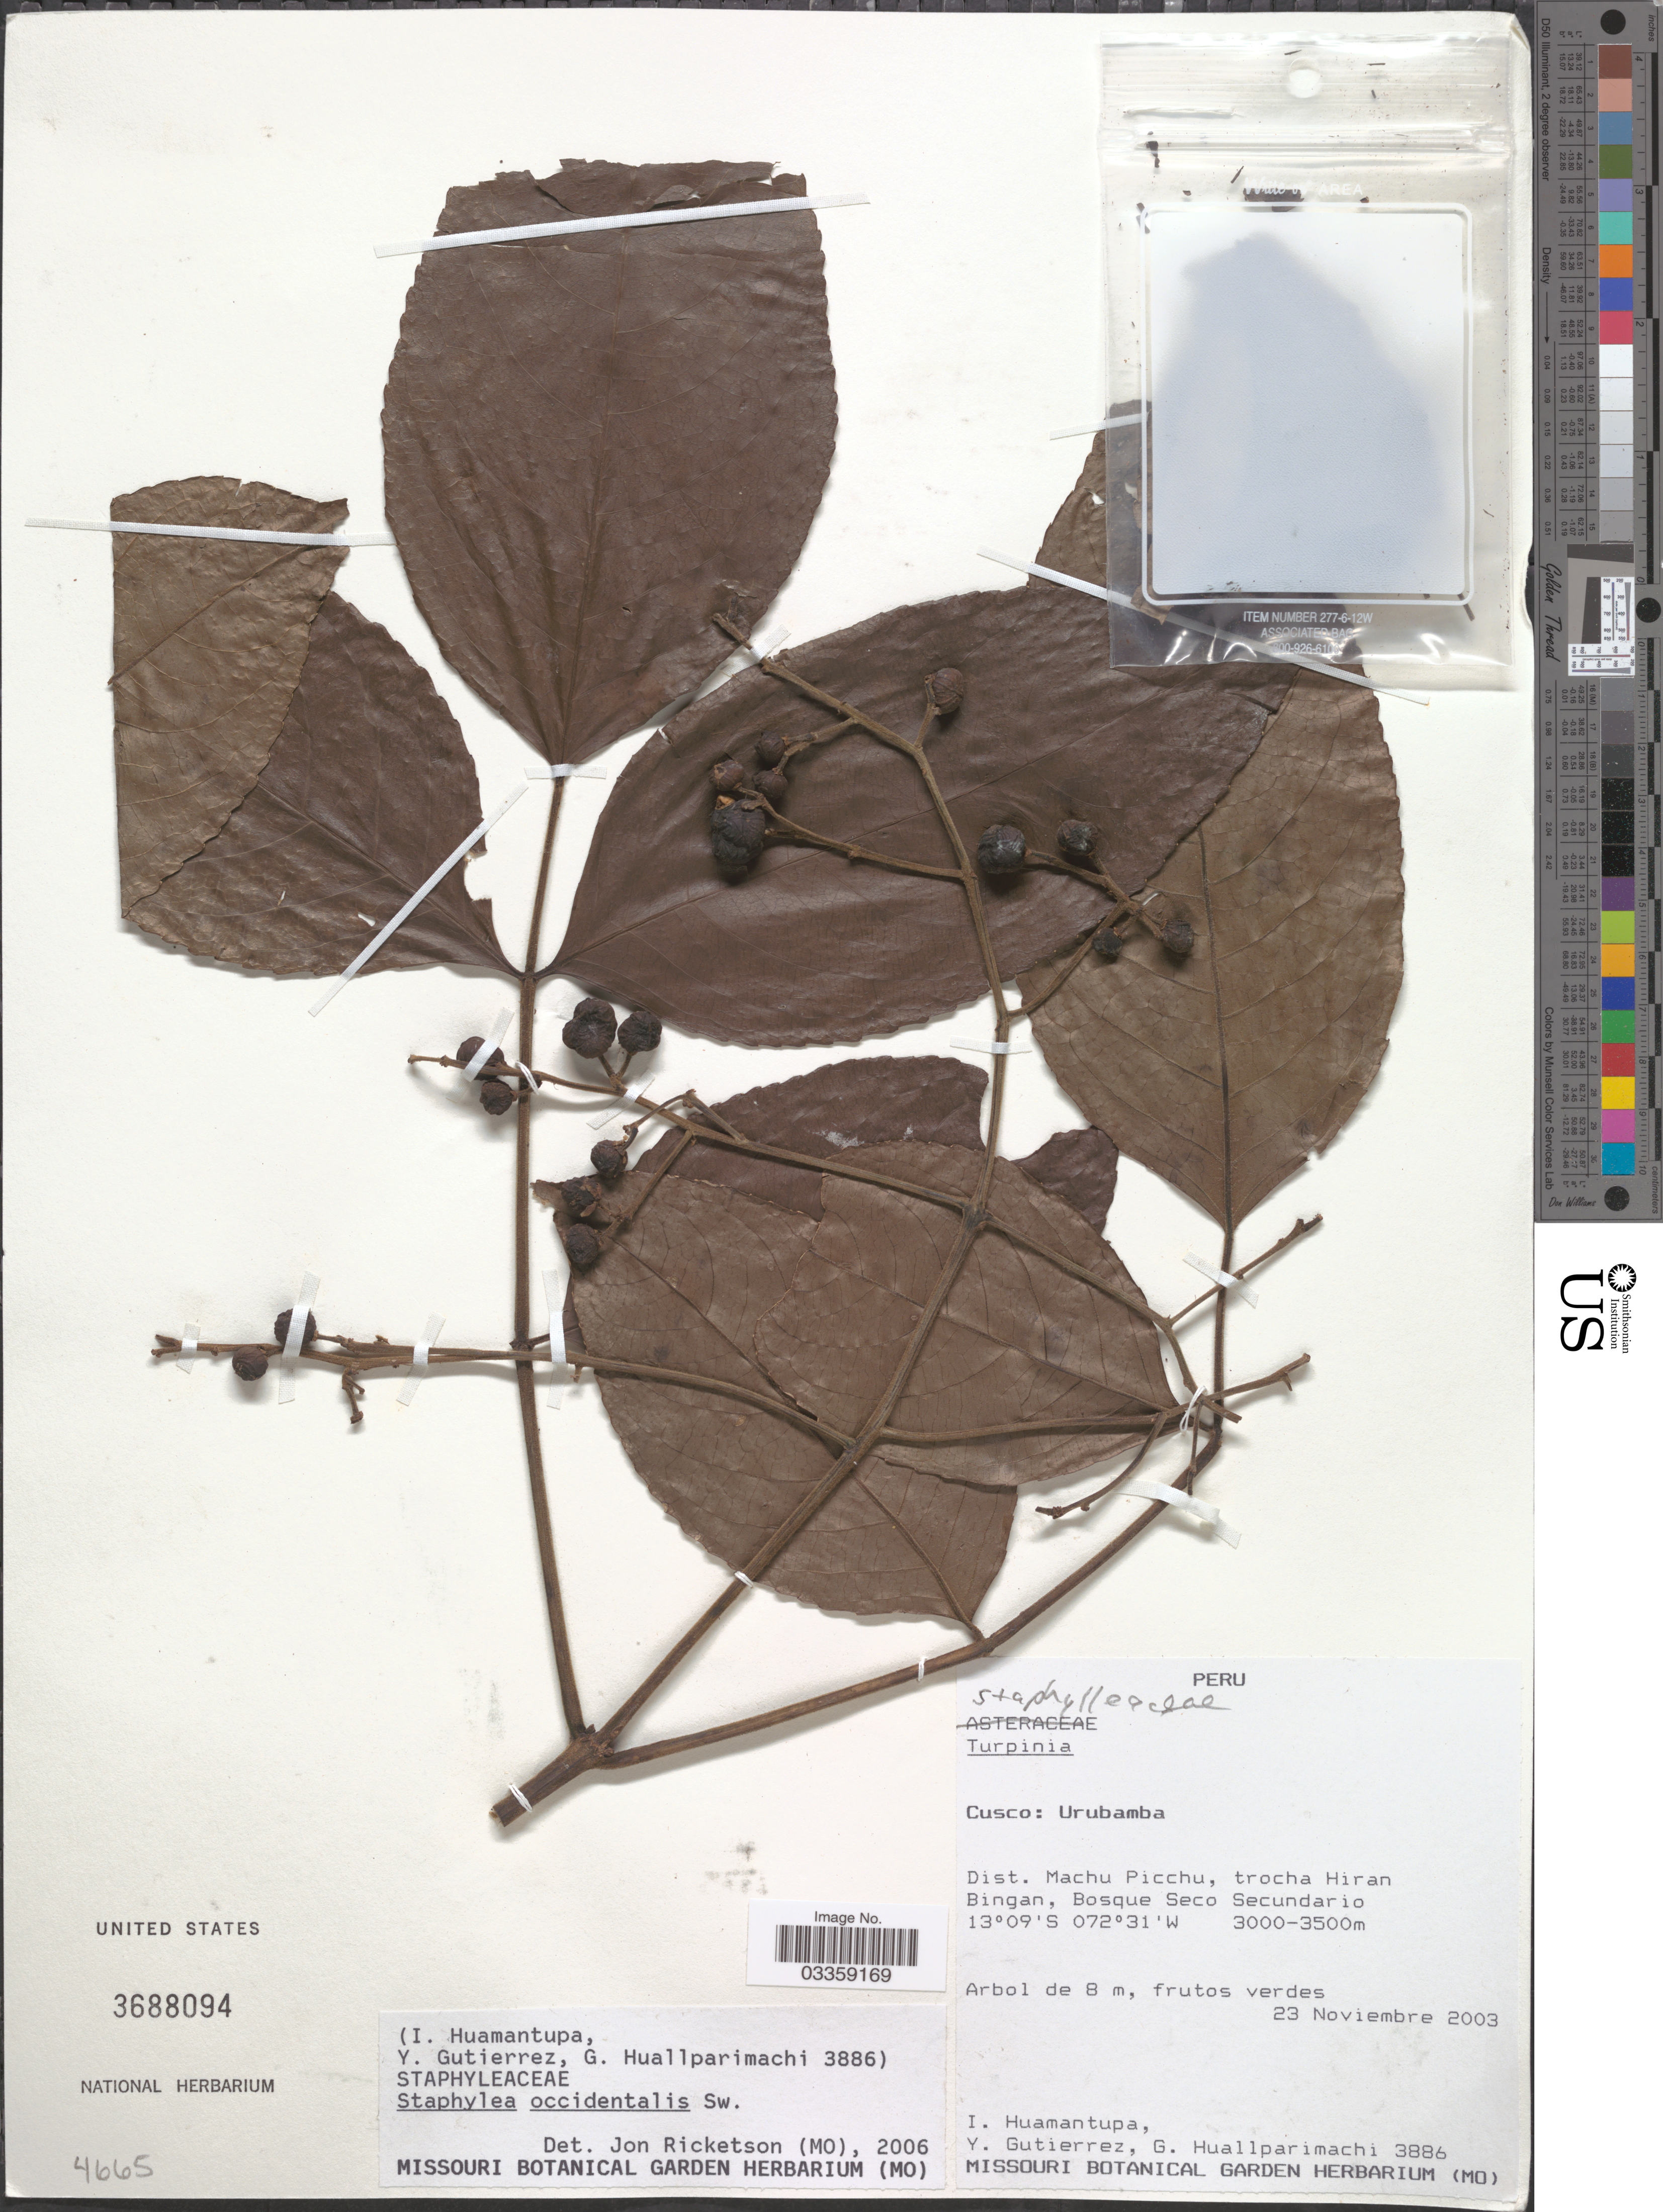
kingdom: Plantae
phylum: Tracheophyta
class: Magnoliopsida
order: Crossosomatales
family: Staphyleaceae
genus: Turpinia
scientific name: Turpinia occidentalis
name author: (Sw.) G. Don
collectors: I. Huamantupa, Y. Gutierrez & G. Huallparimachi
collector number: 3886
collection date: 2003-11-23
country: Peru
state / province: Cusco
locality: Urubamba. Dist. Machu Picchu, trocha Hiran Bingan, Bosque Seco Secundario.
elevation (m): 3000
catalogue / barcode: US 3688094